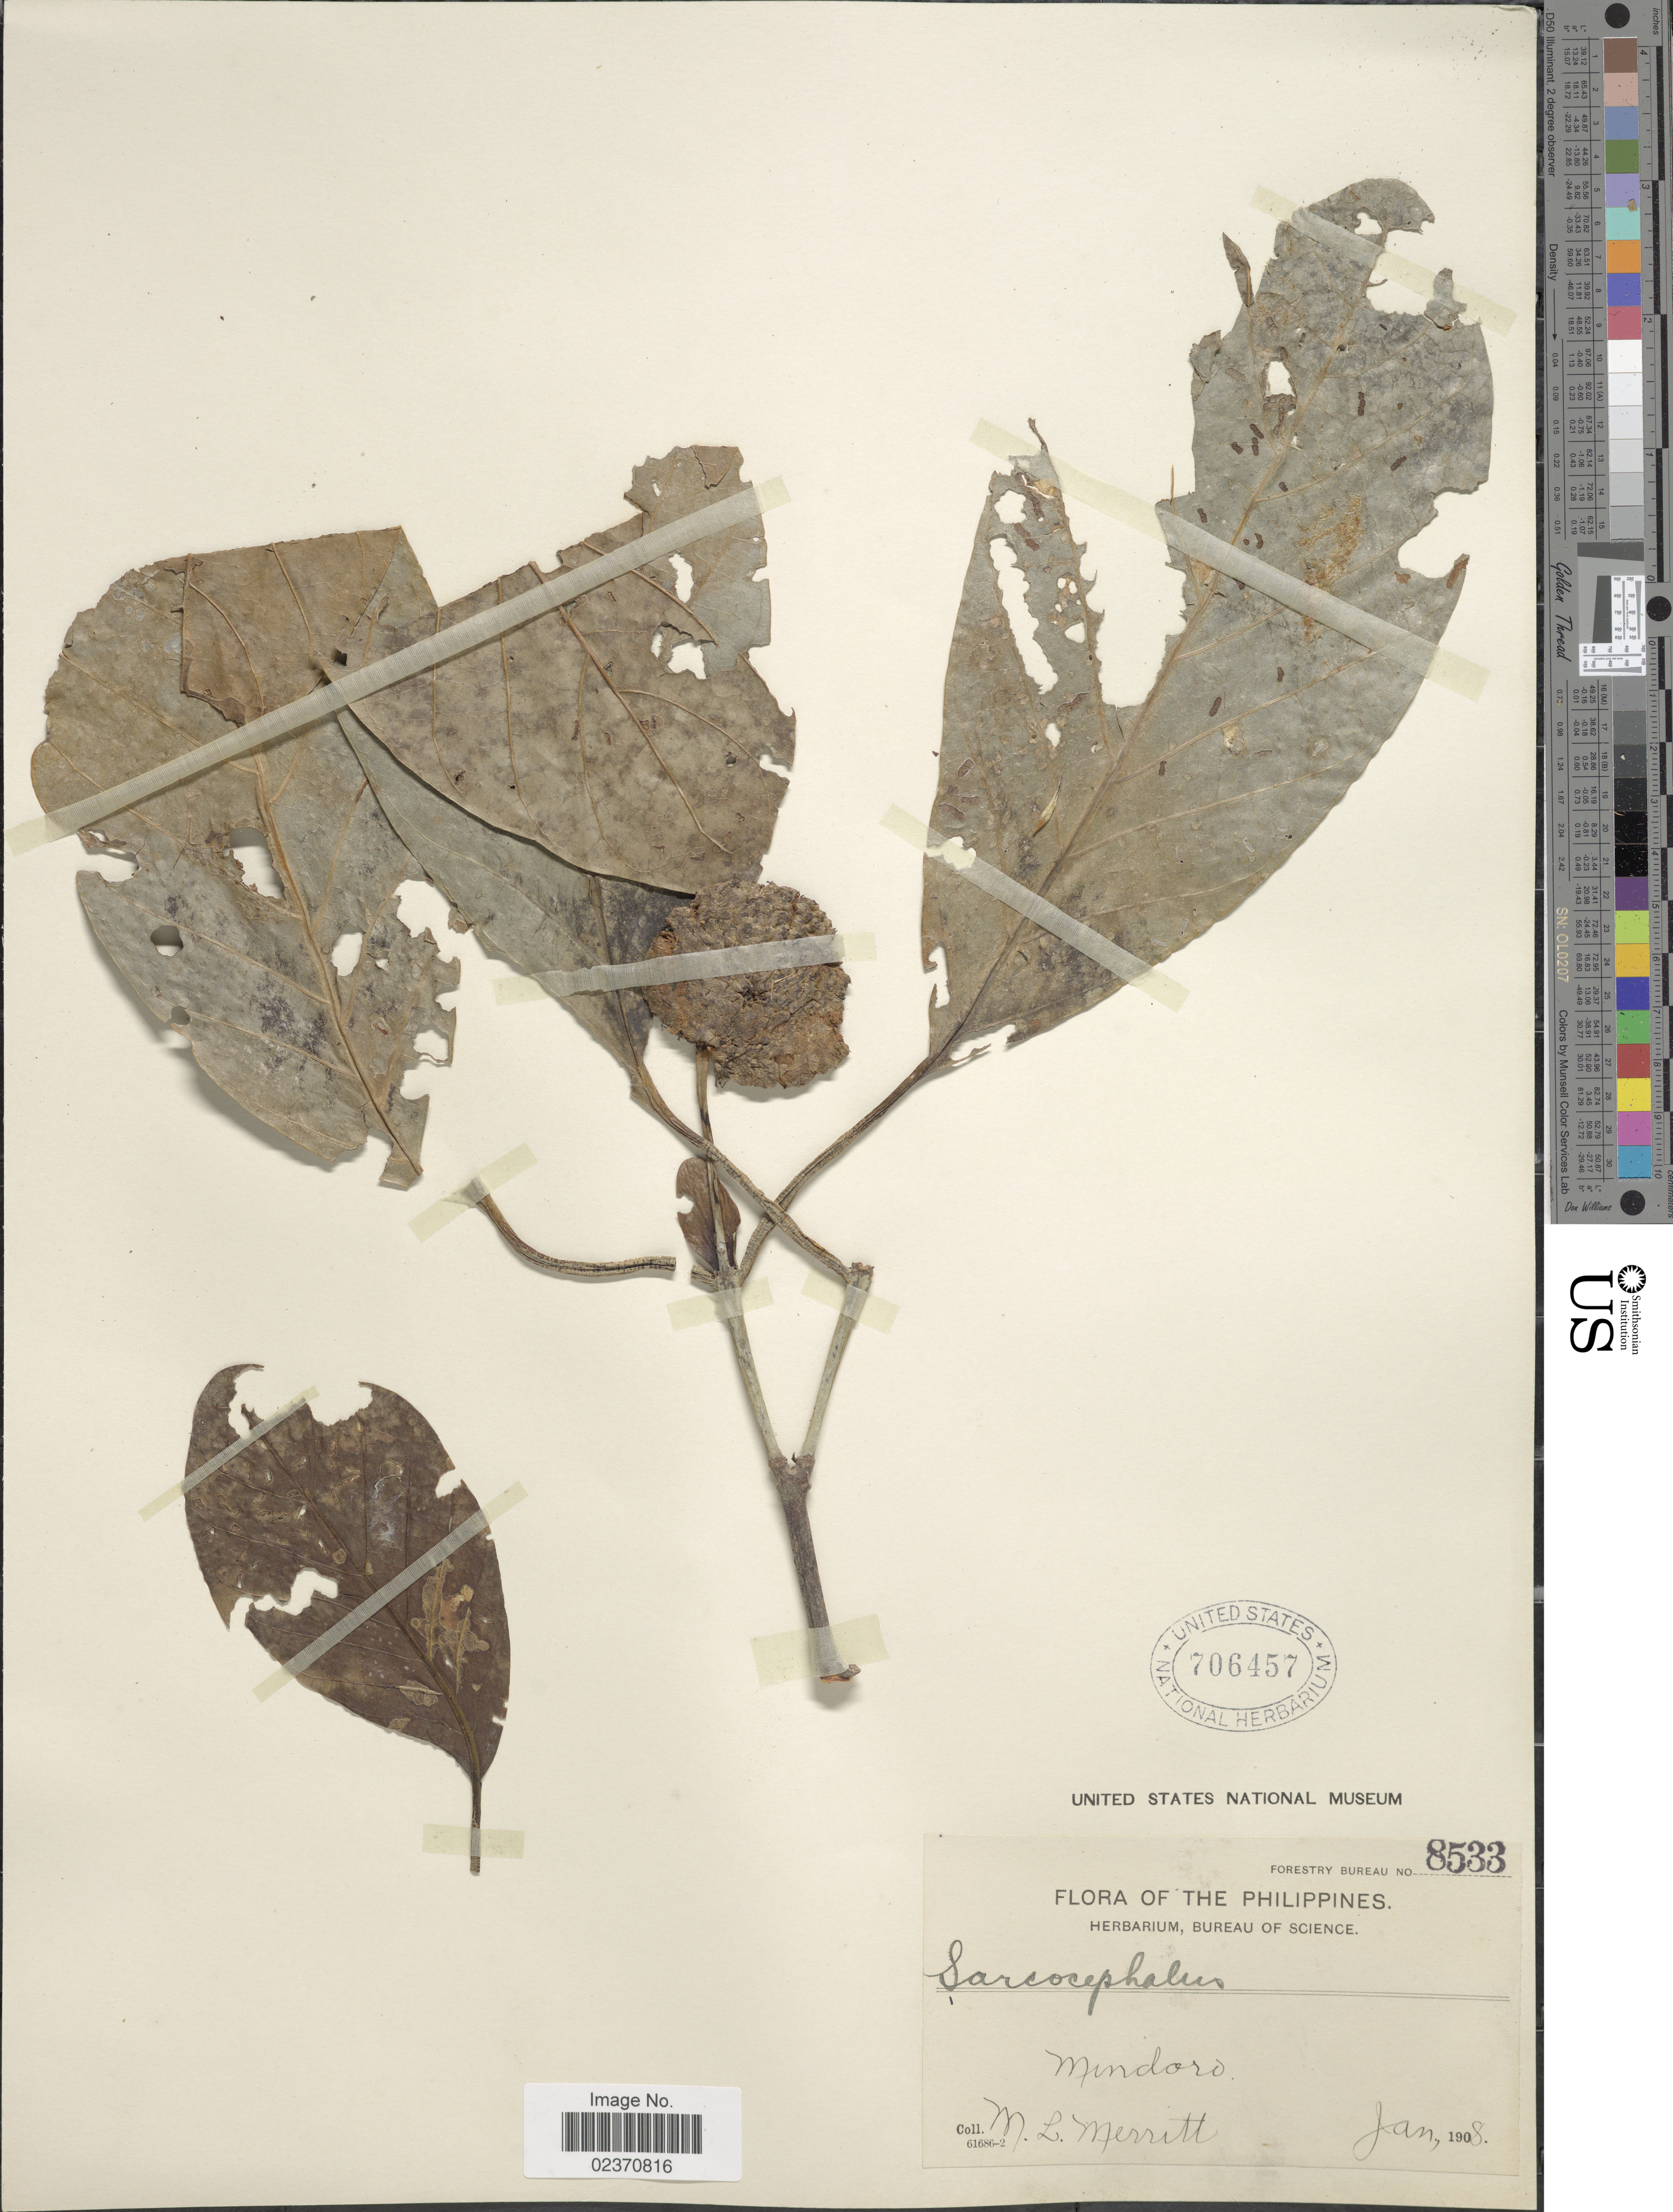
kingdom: Plantae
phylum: Tracheophyta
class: Magnoliopsida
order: Gentianales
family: Rubiaceae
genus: Nauclea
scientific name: Nauclea sp.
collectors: M. L. Merritt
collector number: Forestry Bureau 8533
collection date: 1908-01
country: Philippines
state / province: Mimaropa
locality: Mindoro.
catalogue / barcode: US 706457